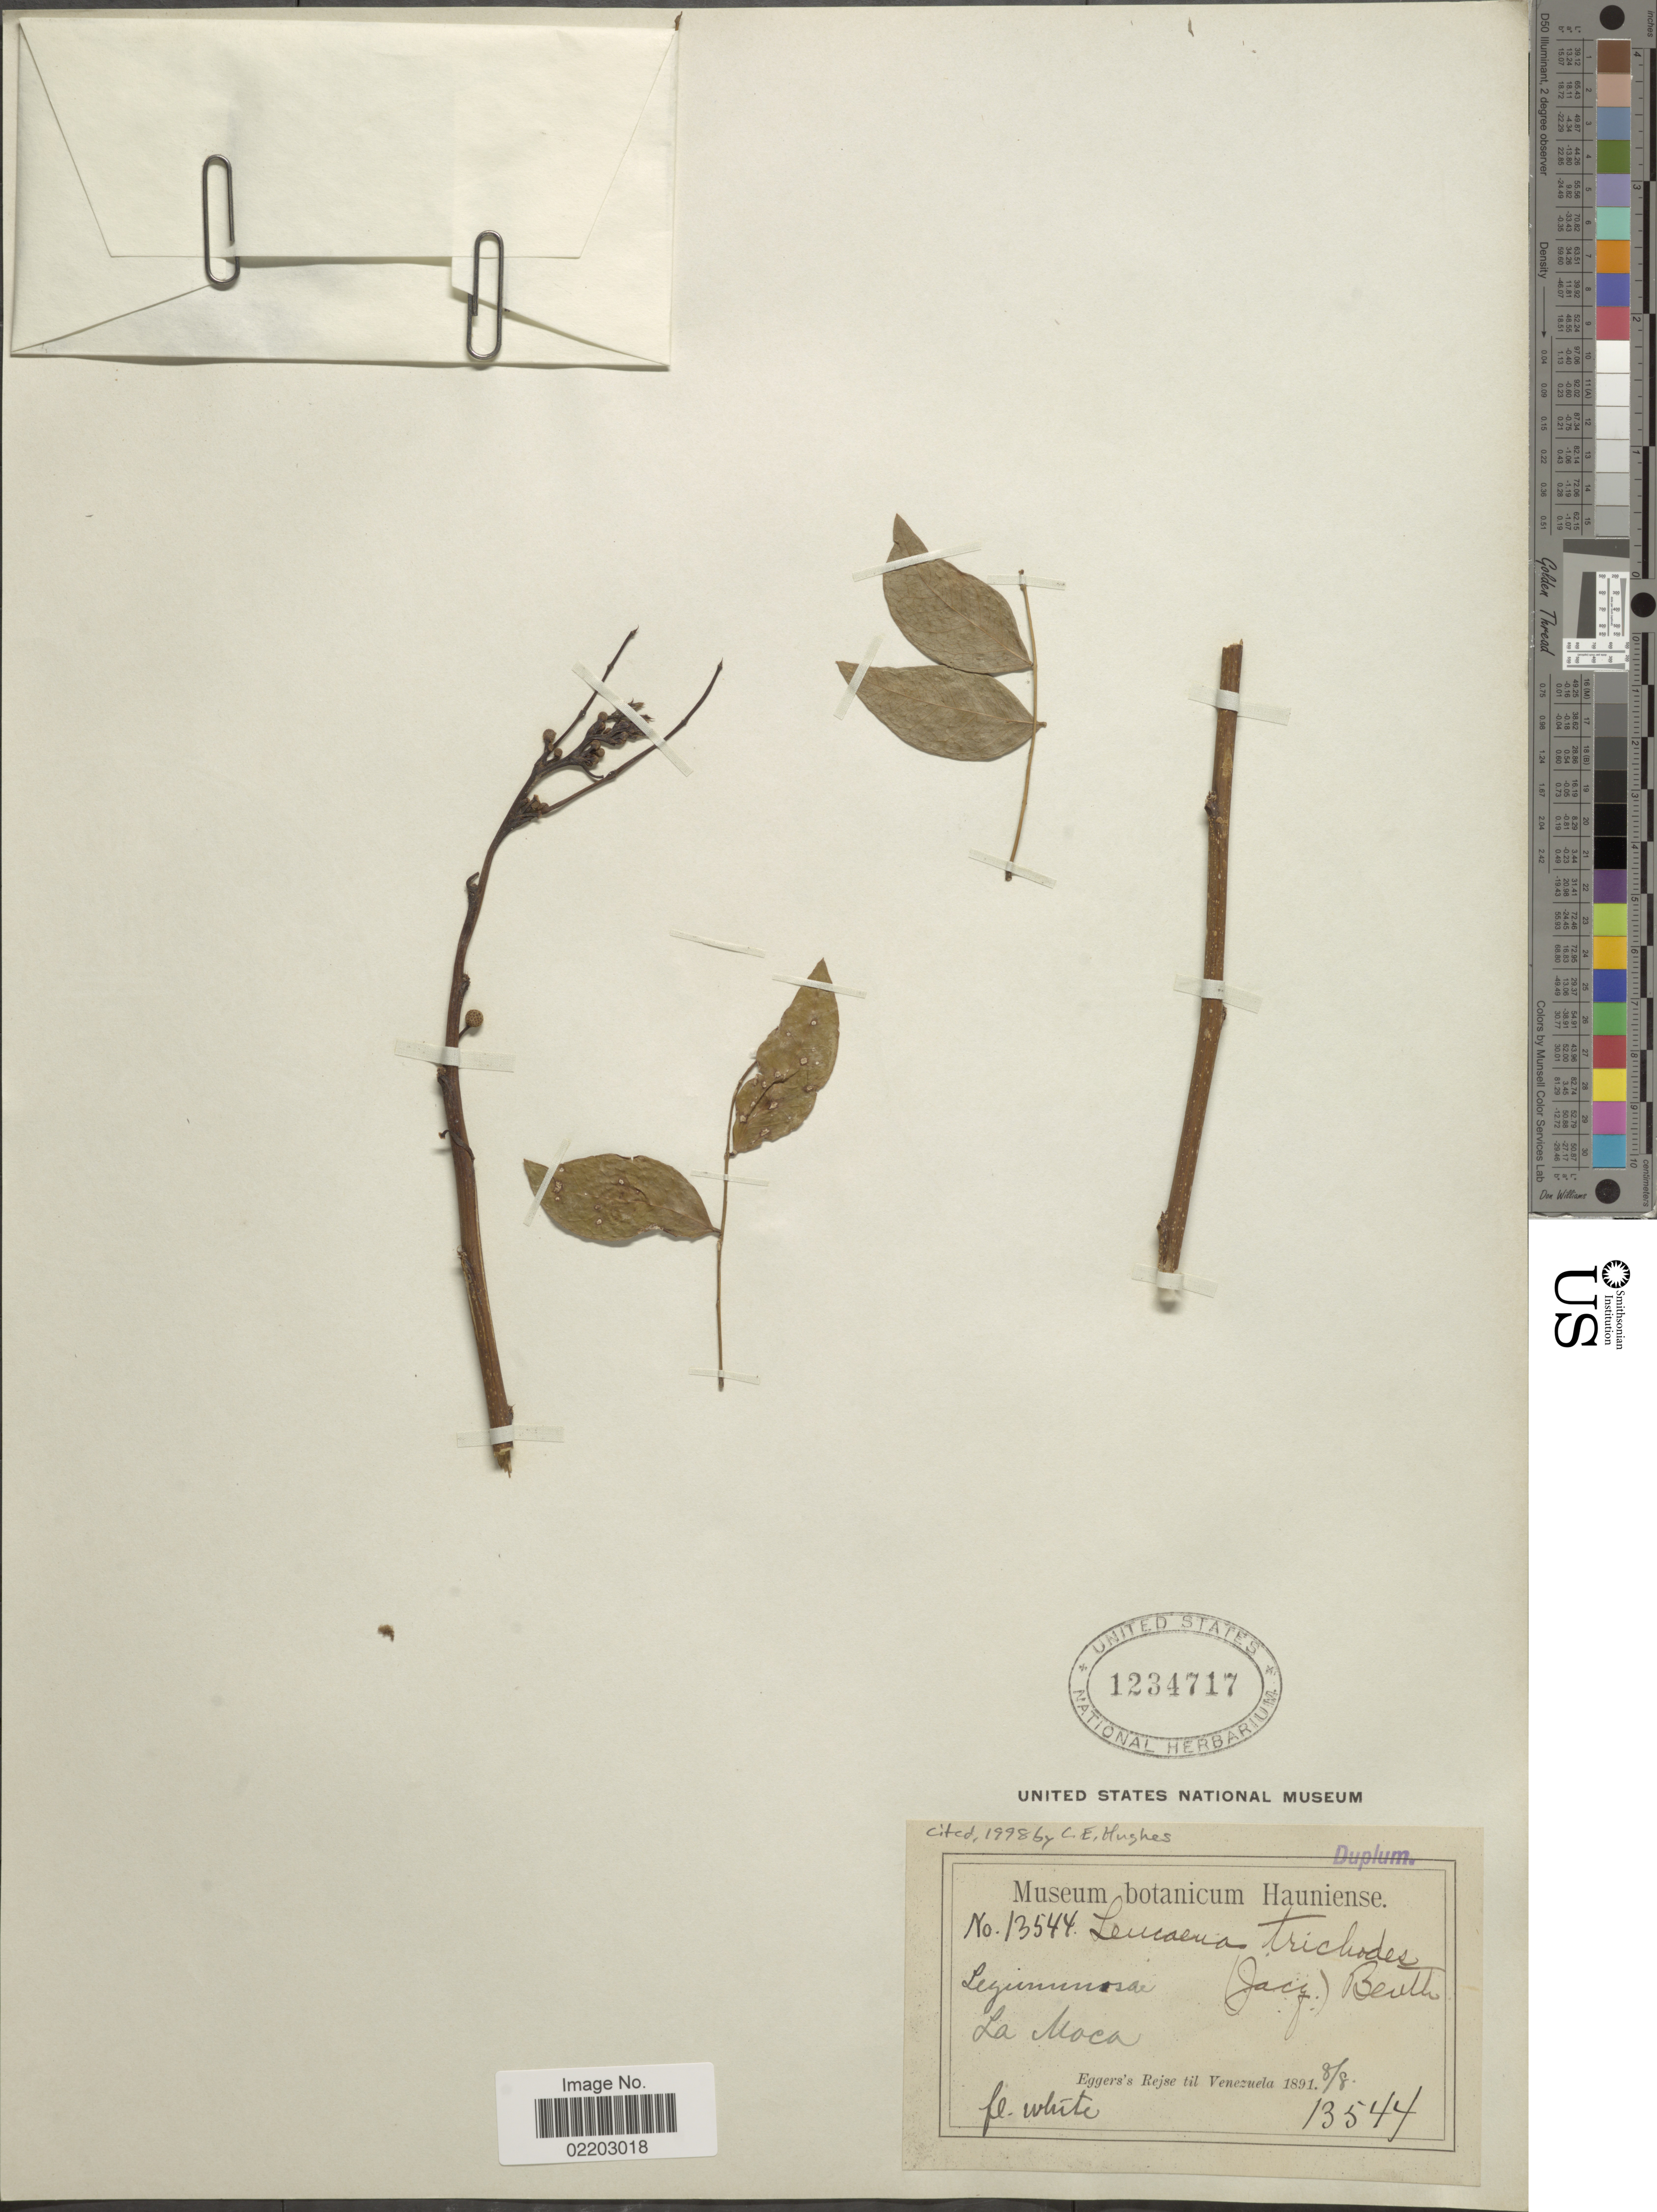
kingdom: Plantae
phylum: Tracheophyta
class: Magnoliopsida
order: Fabales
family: Fabaceae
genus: Leucaena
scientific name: Leucaena trichodes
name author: (Jacq.) Benth.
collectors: -. Eggers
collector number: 13544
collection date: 1891-08-08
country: Venezuela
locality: La Moca. Venezuela.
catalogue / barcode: US 1234717